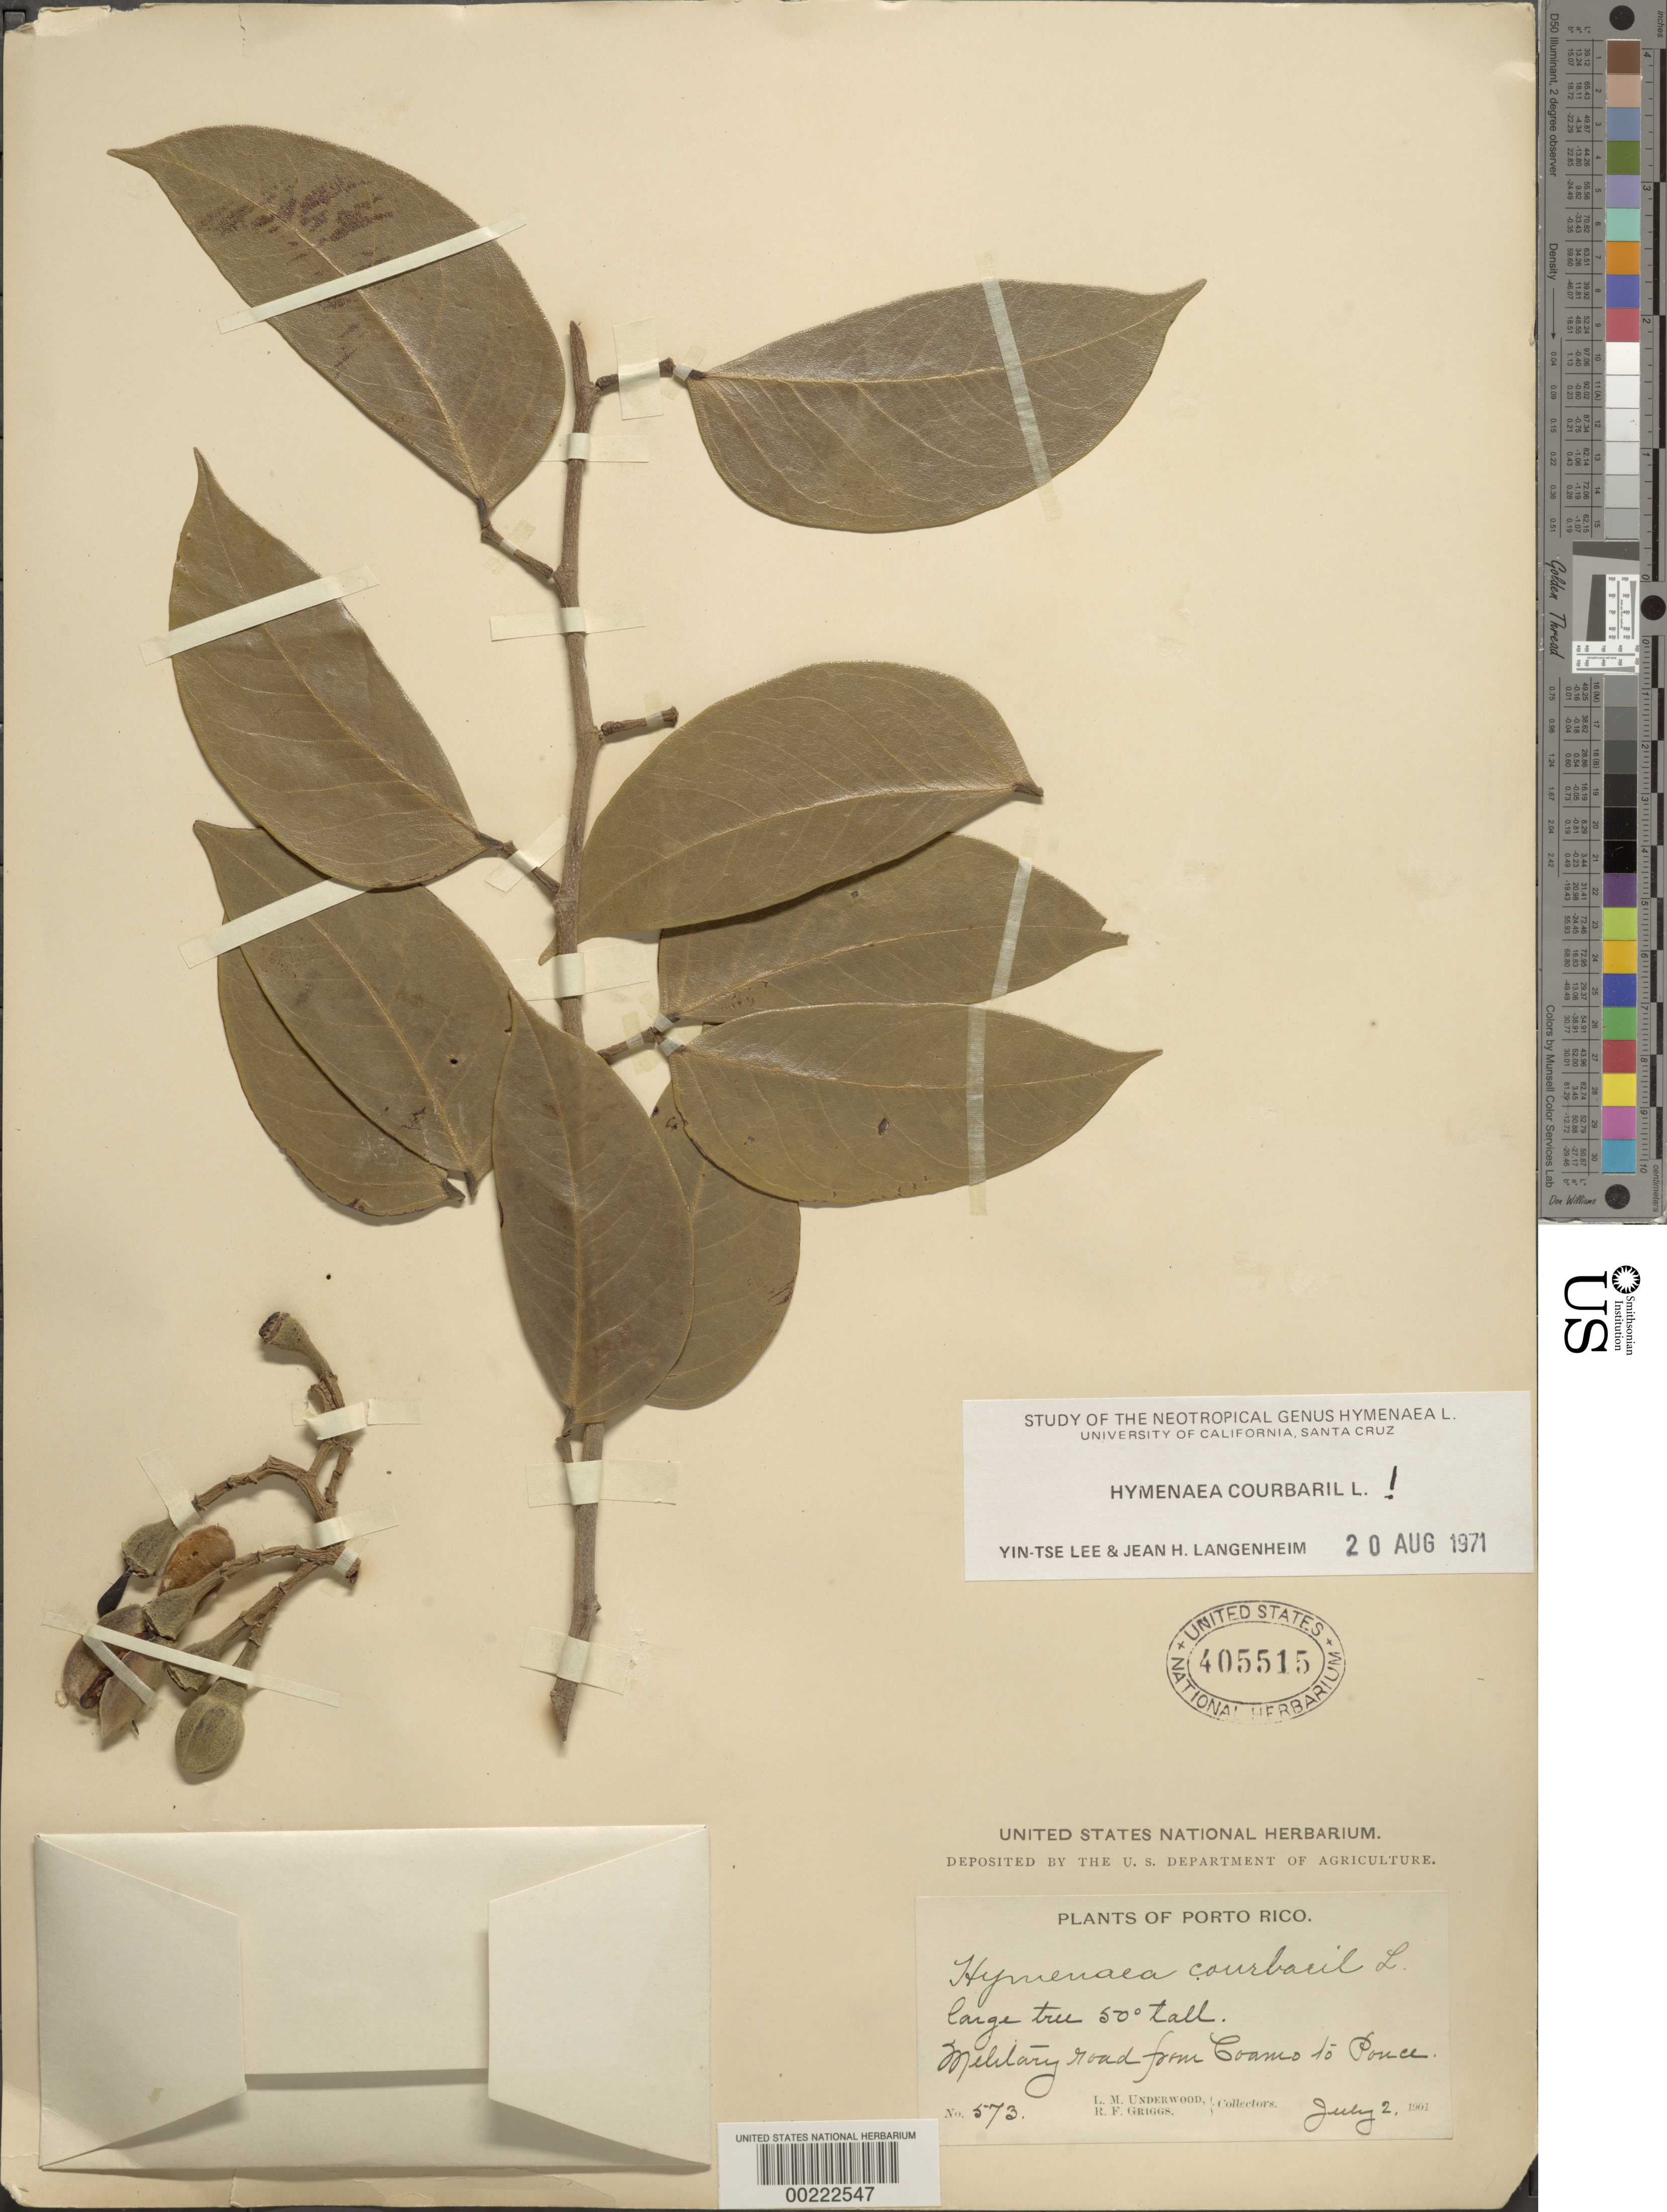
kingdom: Plantae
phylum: Tracheophyta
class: Magnoliopsida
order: Fabales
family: Fabaceae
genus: Hymenaea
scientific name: Hymenaea courbaril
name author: L.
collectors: L. M. Underwood & R. F. Griggs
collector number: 573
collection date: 1901-07-02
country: Puerto Rico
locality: Military road from Coamo to Ponce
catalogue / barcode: US 405515